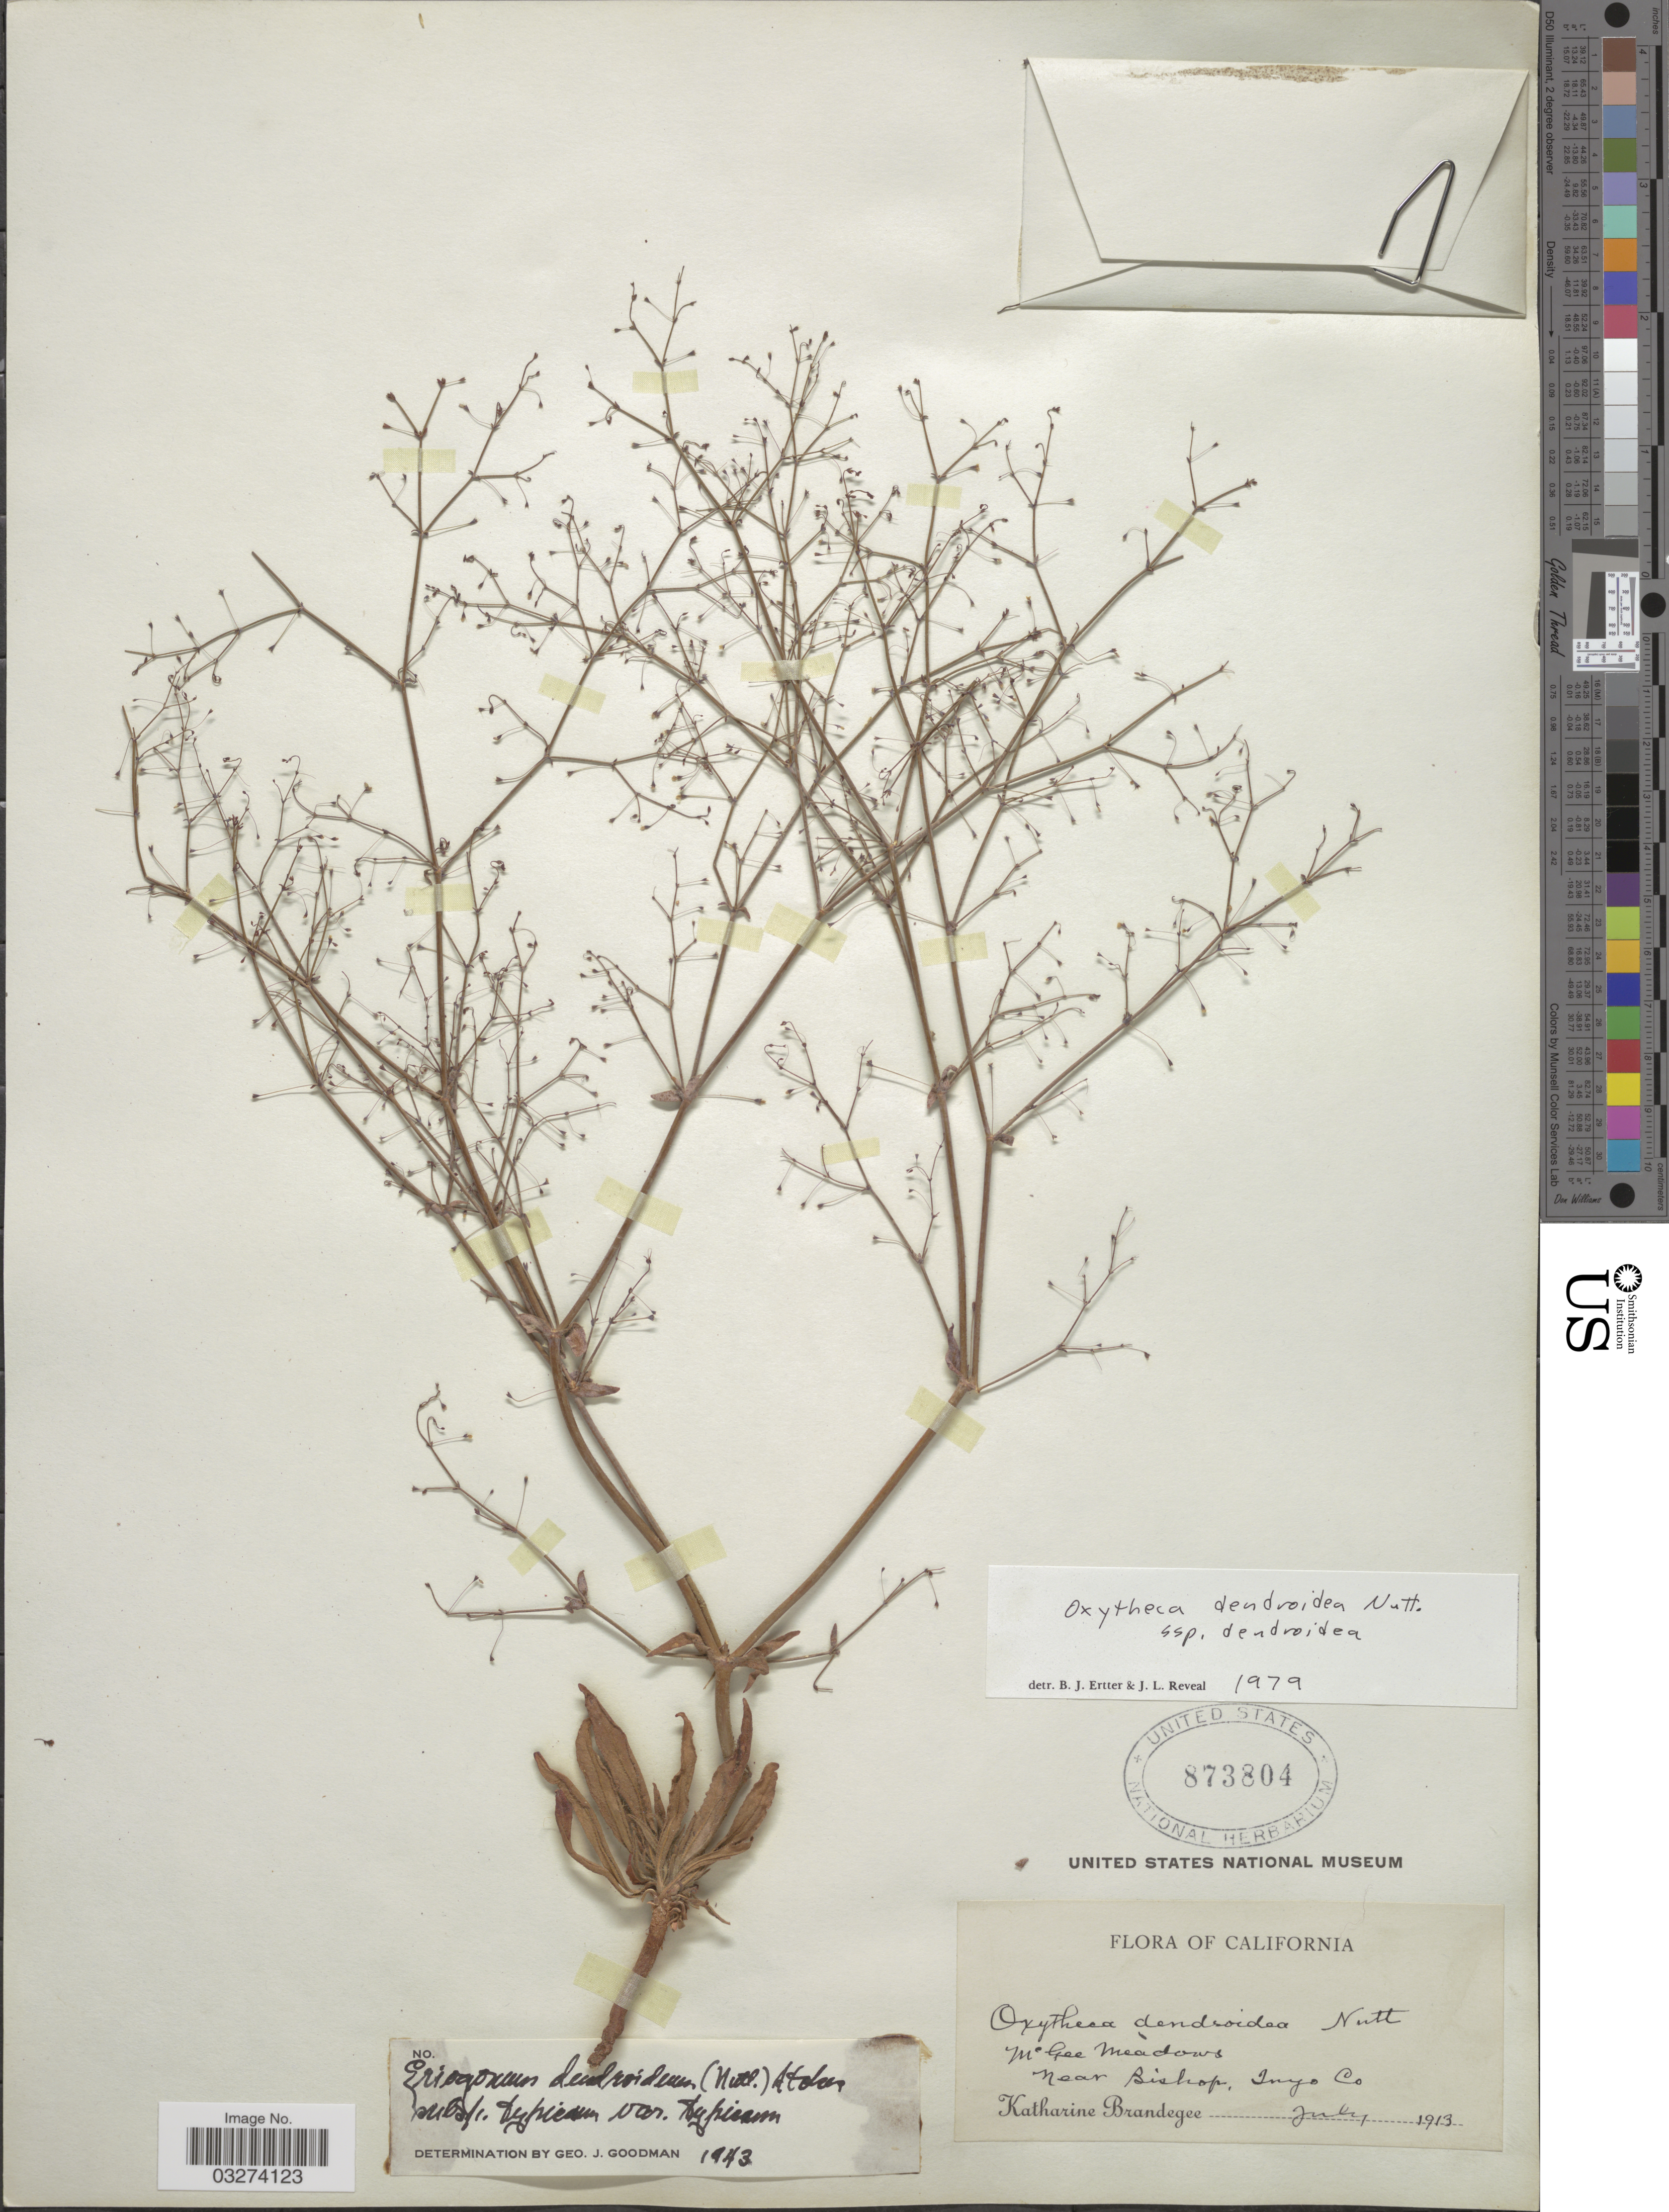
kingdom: Plantae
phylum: Tracheophyta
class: Magnoliopsida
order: Caryophyllales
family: Polygonaceae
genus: Oxytheca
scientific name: Oxytheca dendroidea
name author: Nutt.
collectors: M. K. Brandegee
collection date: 1913-07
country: United States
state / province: California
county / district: Inyo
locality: McGee Meadows. Near Bishop, Inyo Co.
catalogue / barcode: US 873804